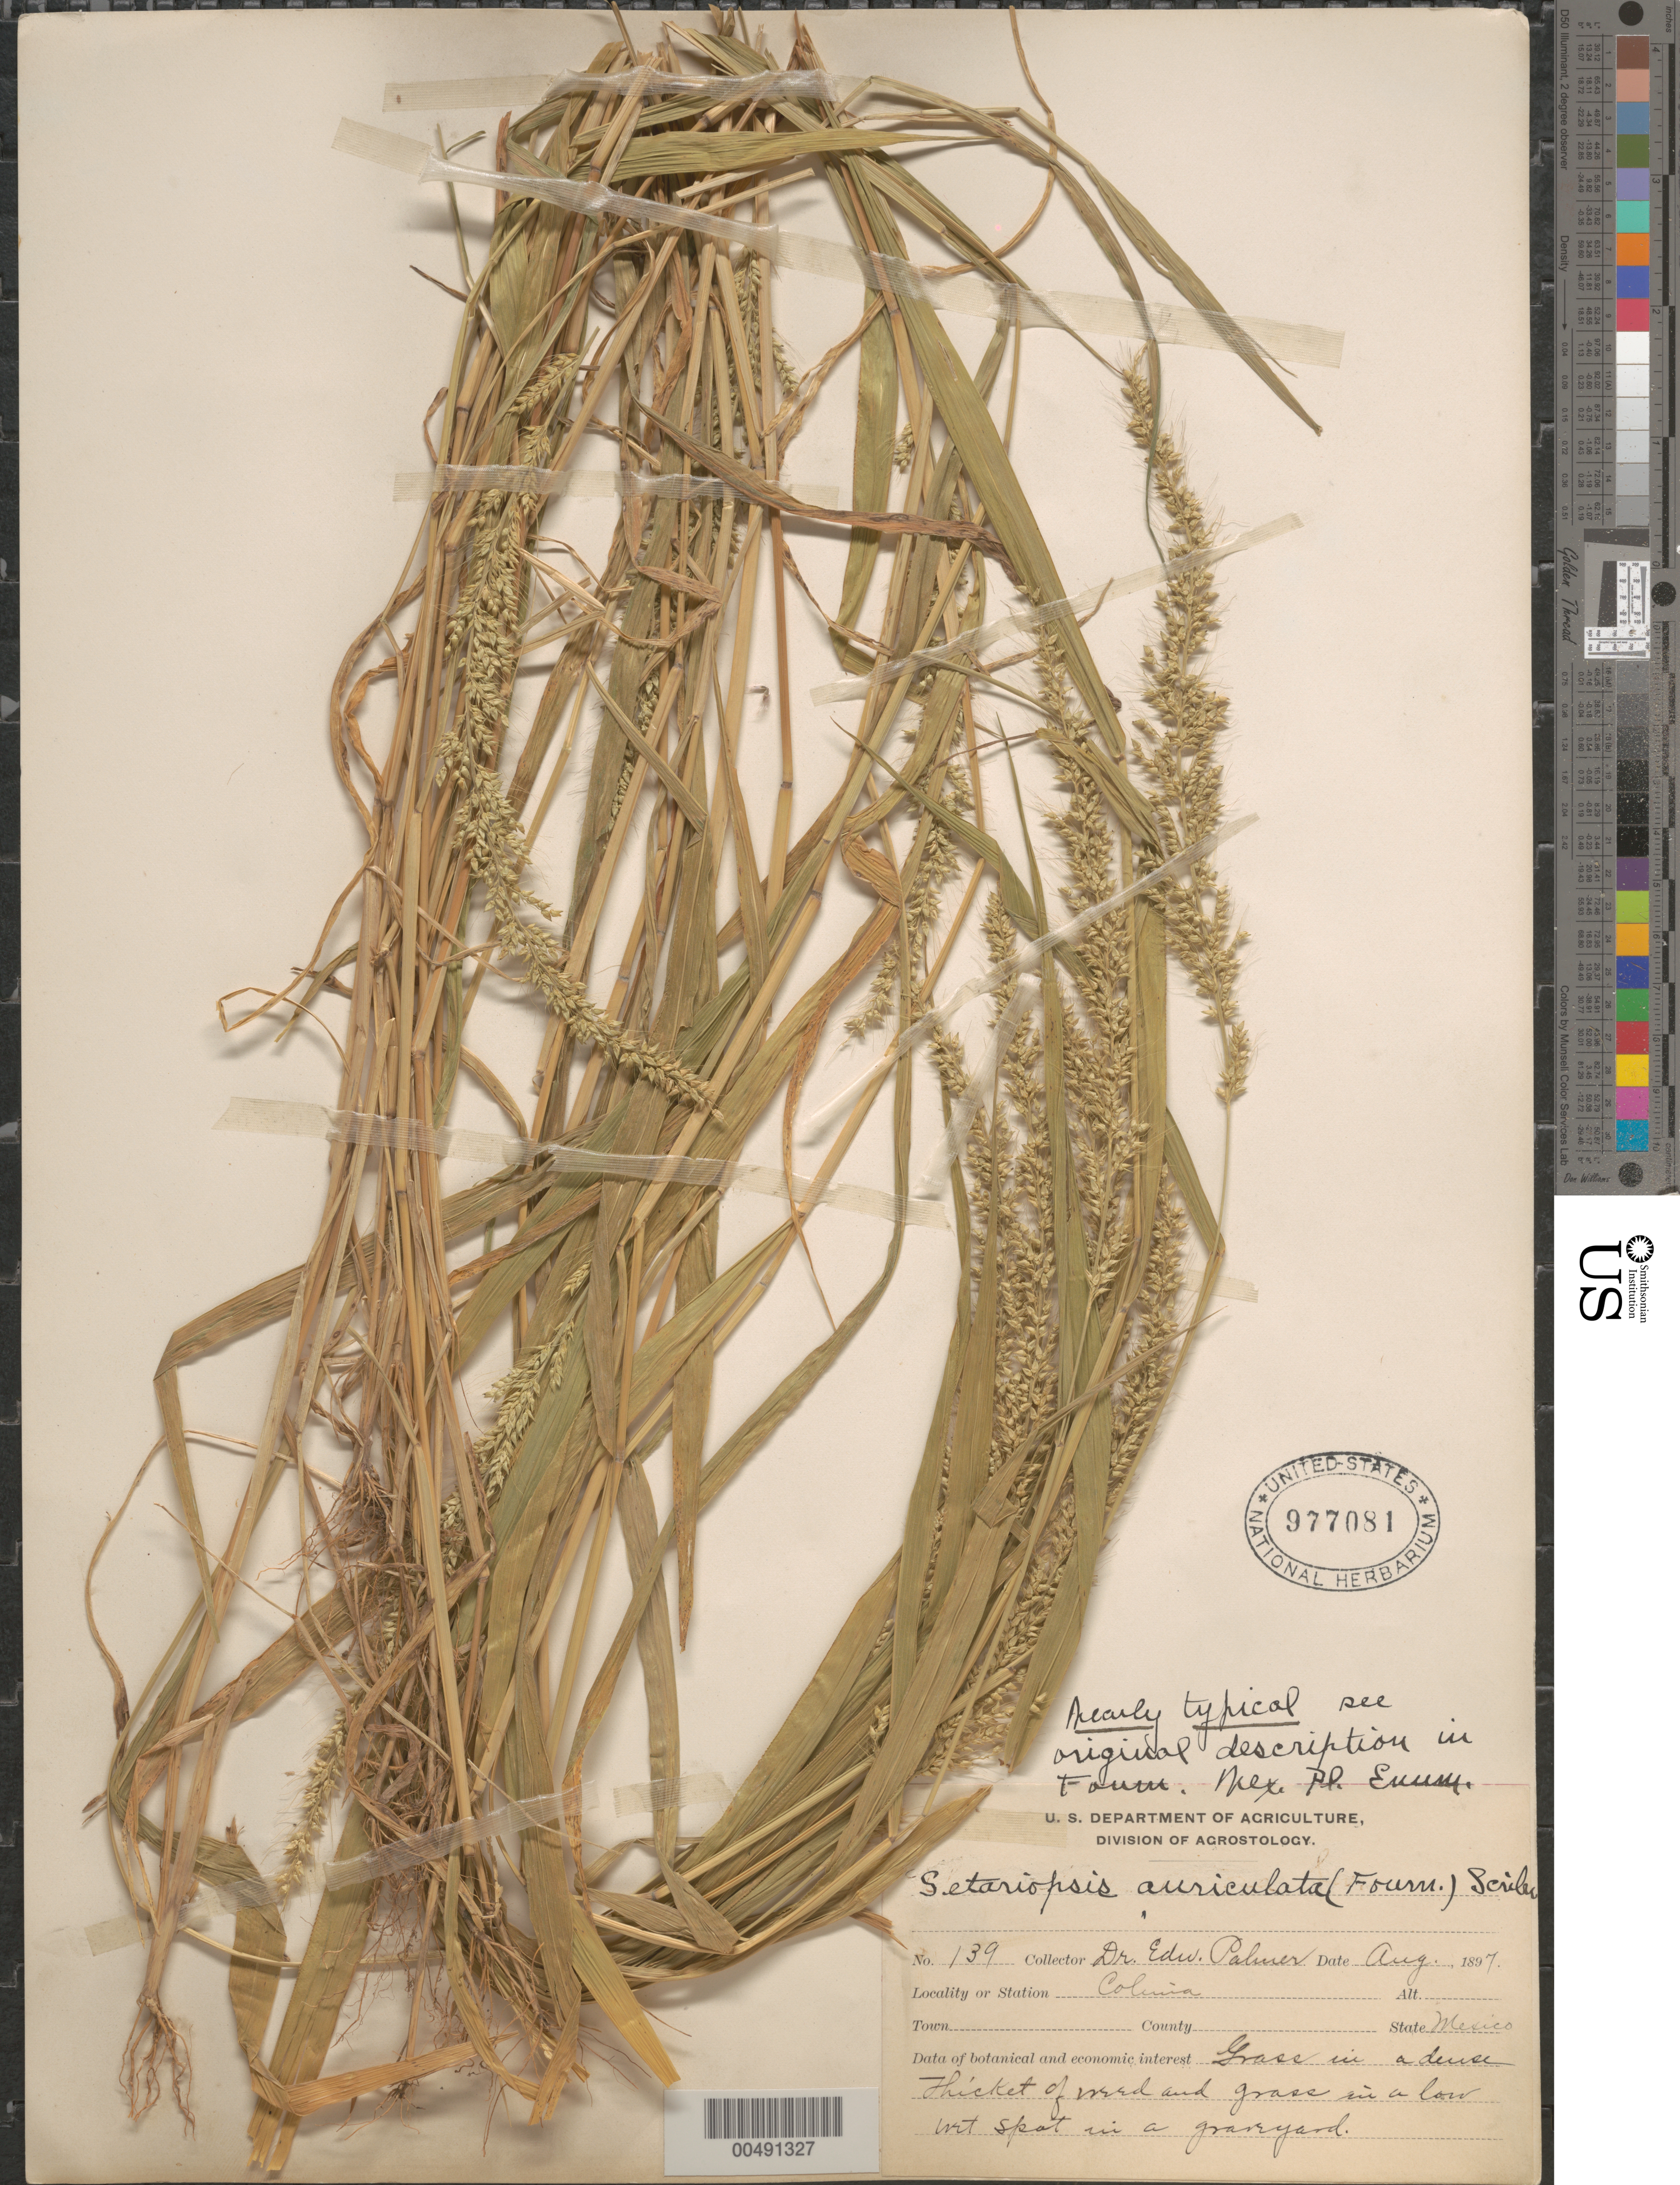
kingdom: Plantae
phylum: Tracheophyta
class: Liliopsida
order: Poales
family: Poaceae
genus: Setariopsis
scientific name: Setariopsis auriculata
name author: (E. Fourn.) Scribn.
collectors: E. Palmer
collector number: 139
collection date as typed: Aug 1897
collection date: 1897-08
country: Mexico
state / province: Colima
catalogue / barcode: US 977081